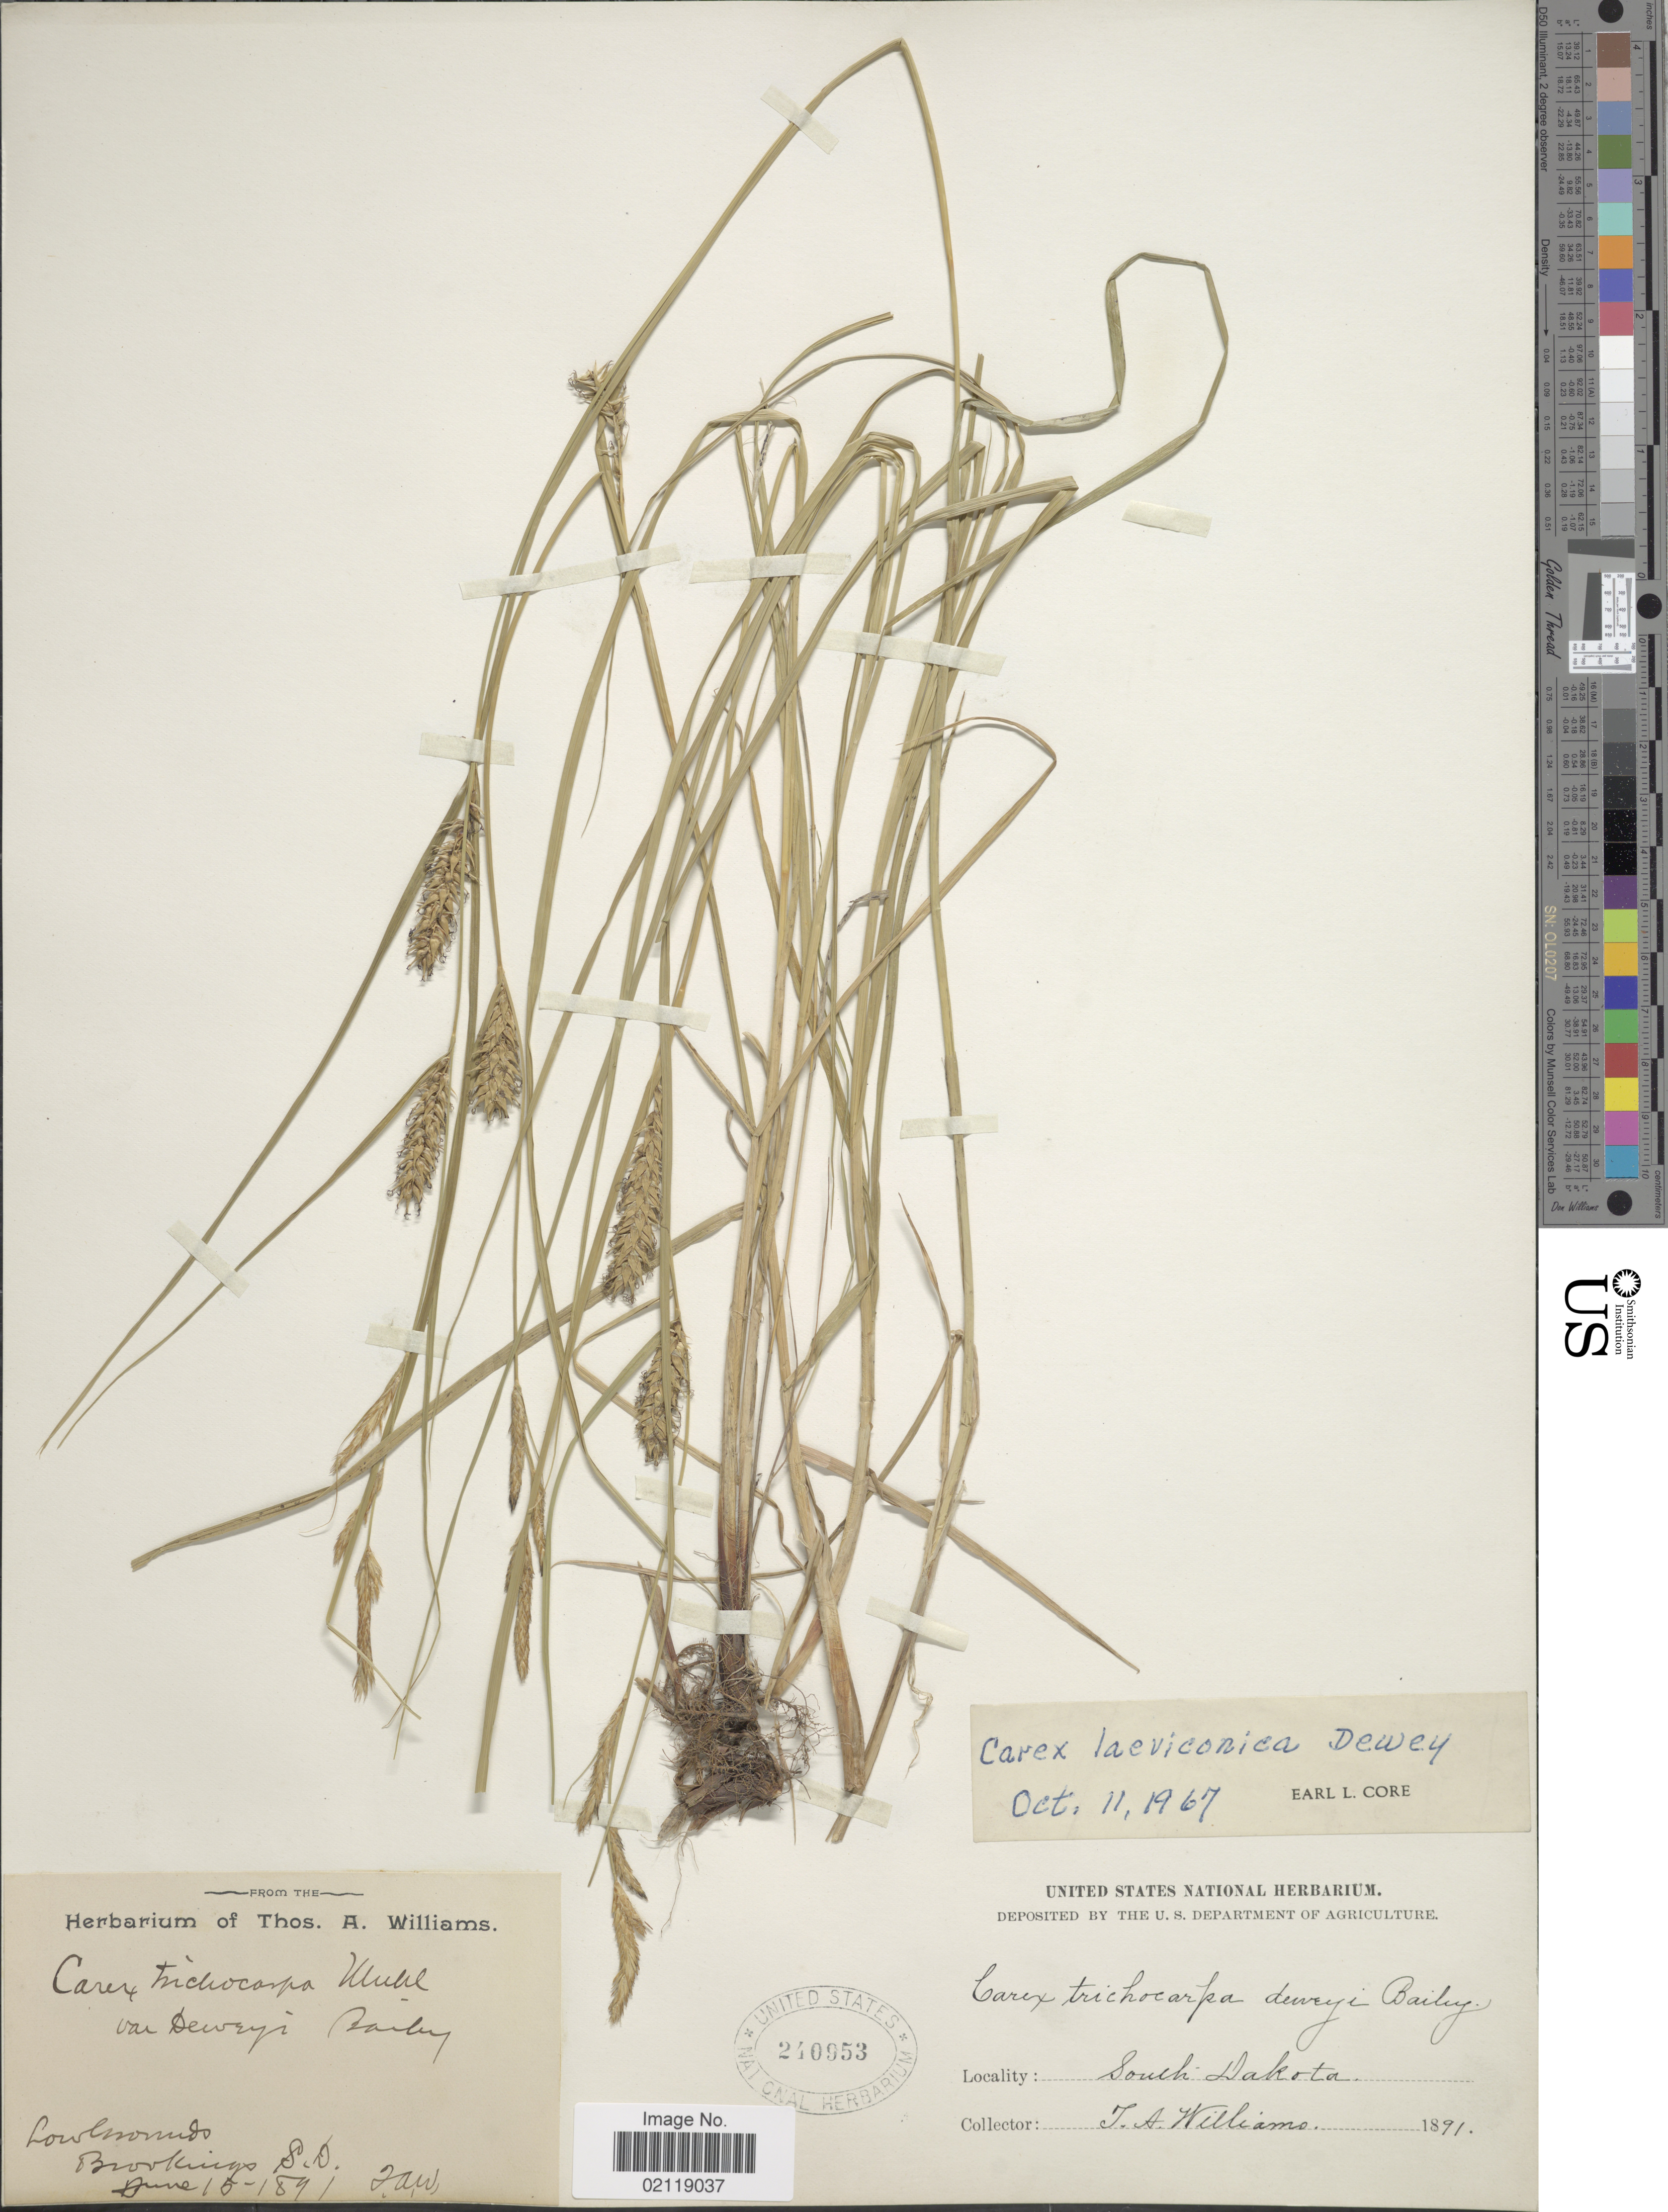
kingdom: Plantae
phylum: Tracheophyta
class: Liliopsida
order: Poales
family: Cyperaceae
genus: Carex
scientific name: Carex laeviconica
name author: Dewey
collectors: T. A. Williams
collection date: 1891-06-15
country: United States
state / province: South Dakota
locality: Lowe mounds. Brookings S.D.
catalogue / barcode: US 240953